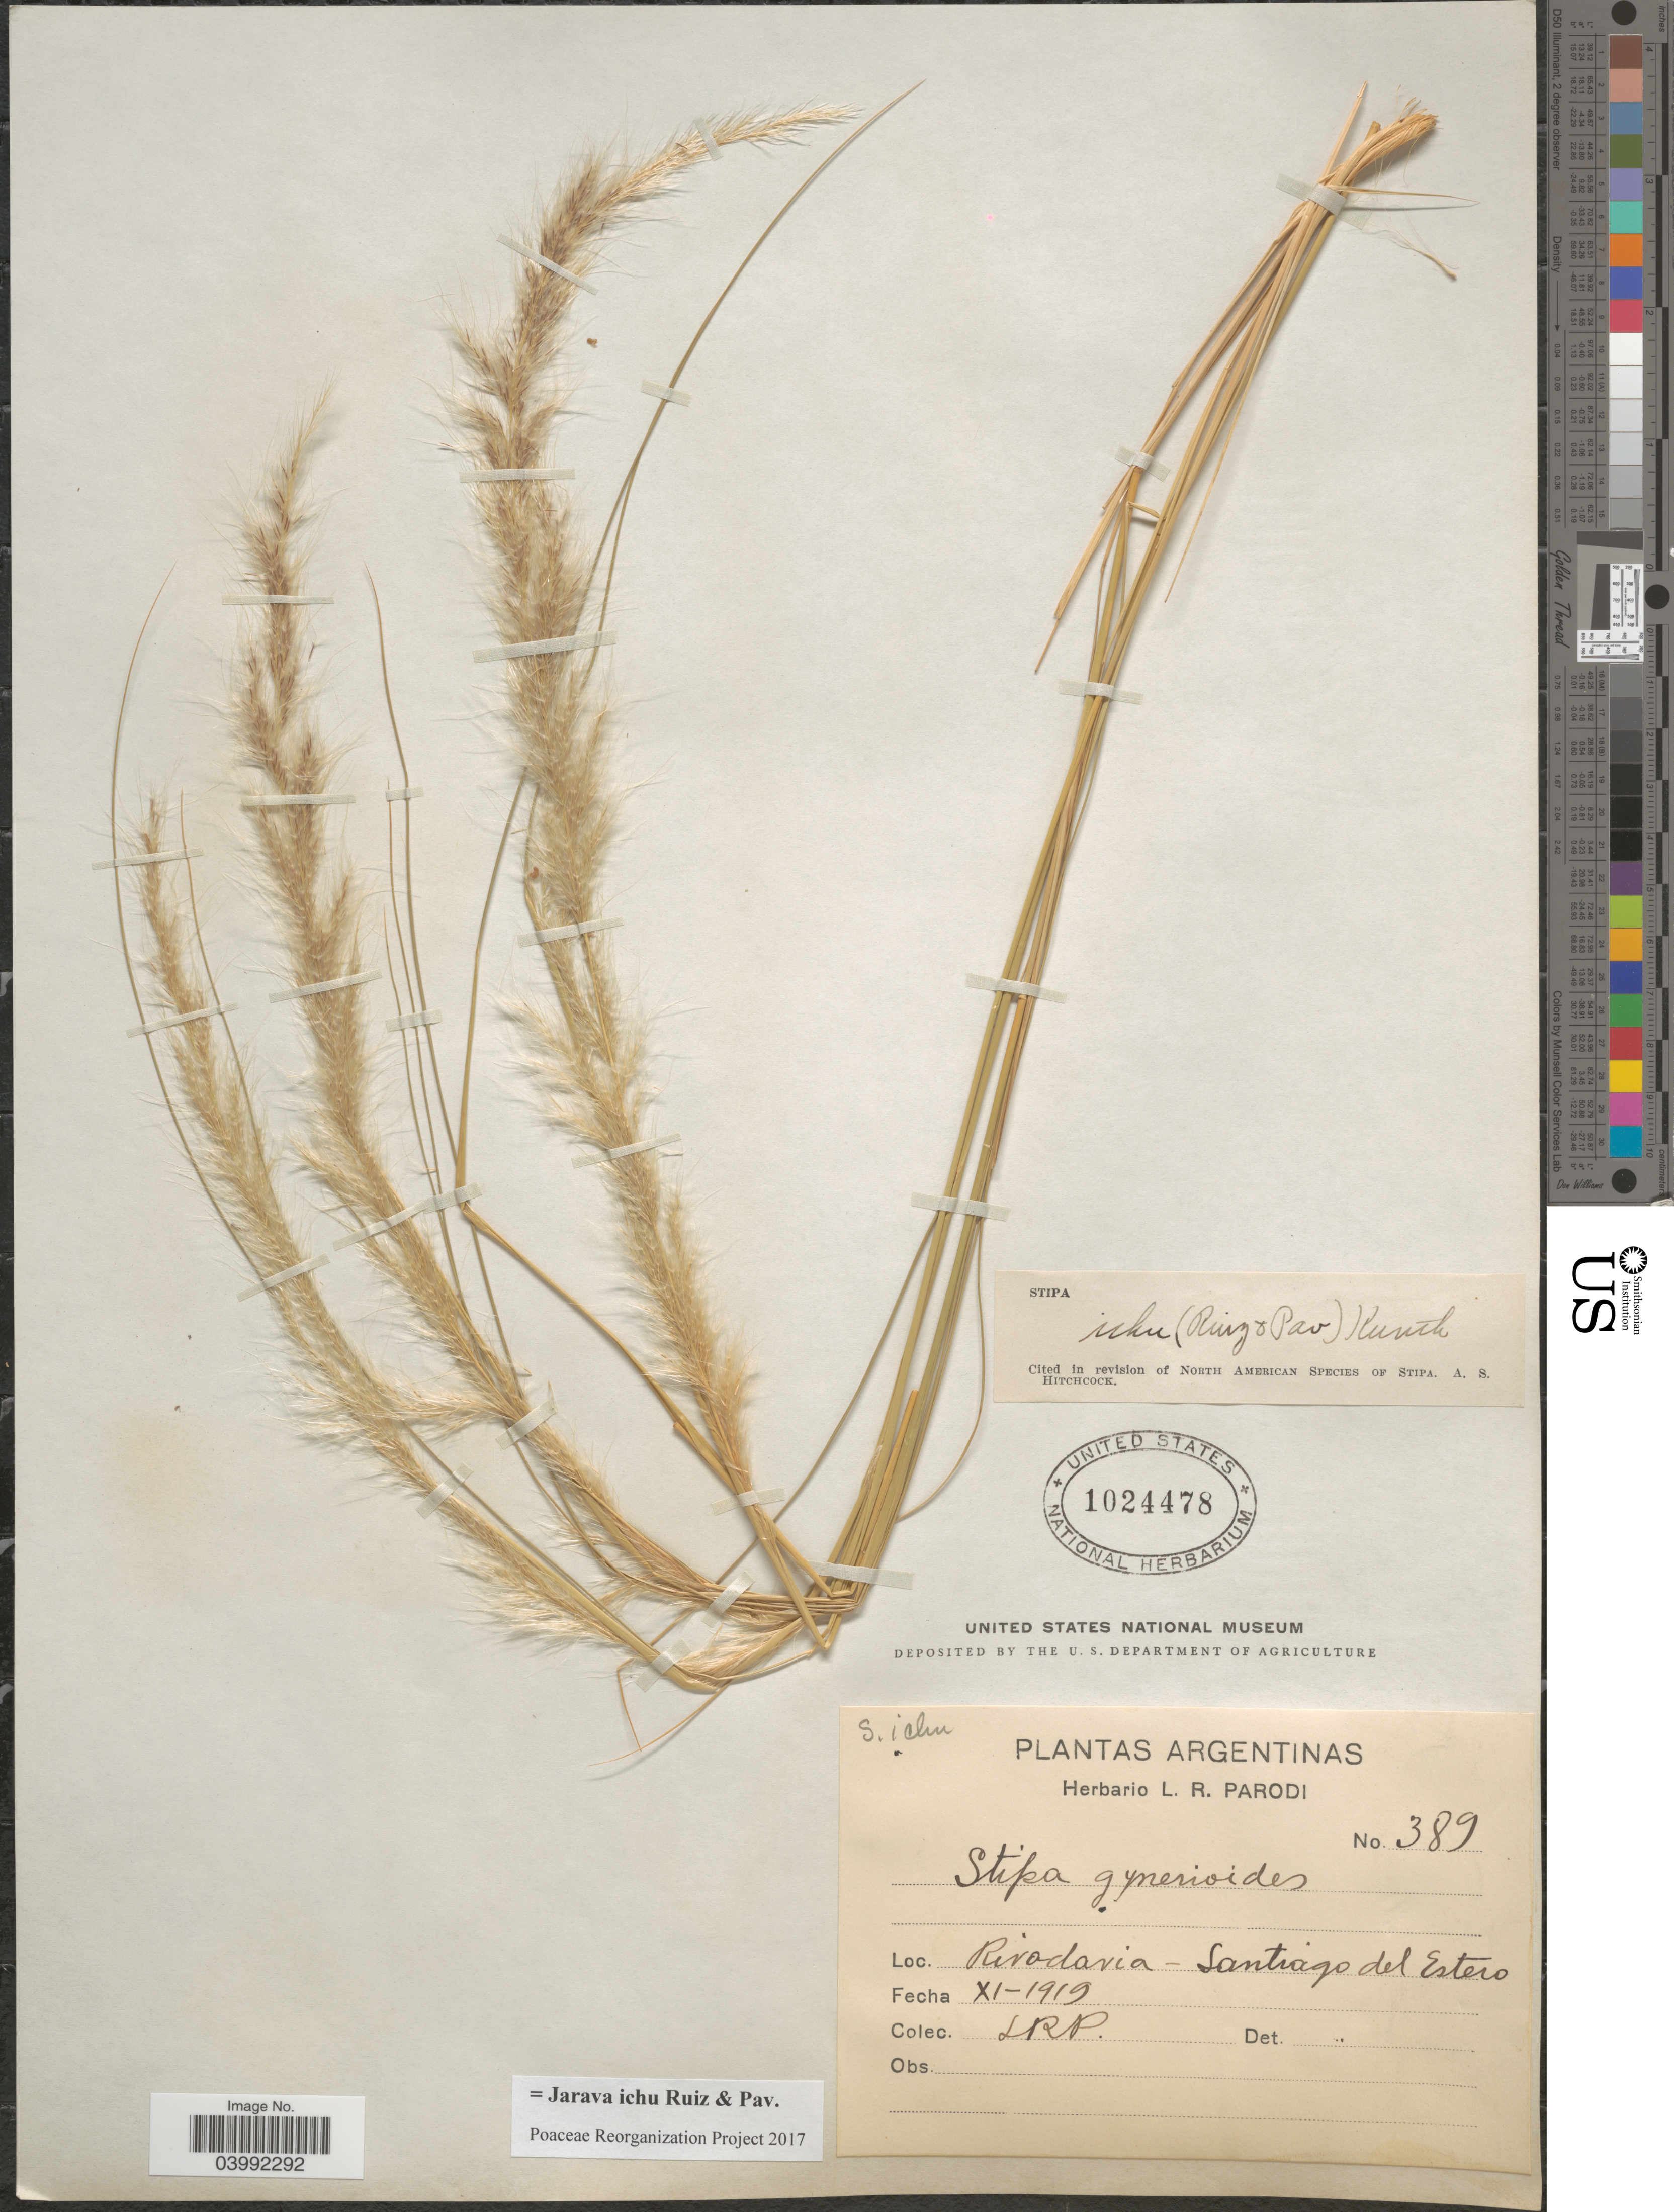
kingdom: Plantae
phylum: Tracheophyta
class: Liliopsida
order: Poales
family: Poaceae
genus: Jarava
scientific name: Jarava ichu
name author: Ruiz & Pav.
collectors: L. R. Parodi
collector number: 389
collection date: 1919-11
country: Argentina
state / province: Santiago del Estero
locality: Rivadavia.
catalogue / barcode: US 1024478